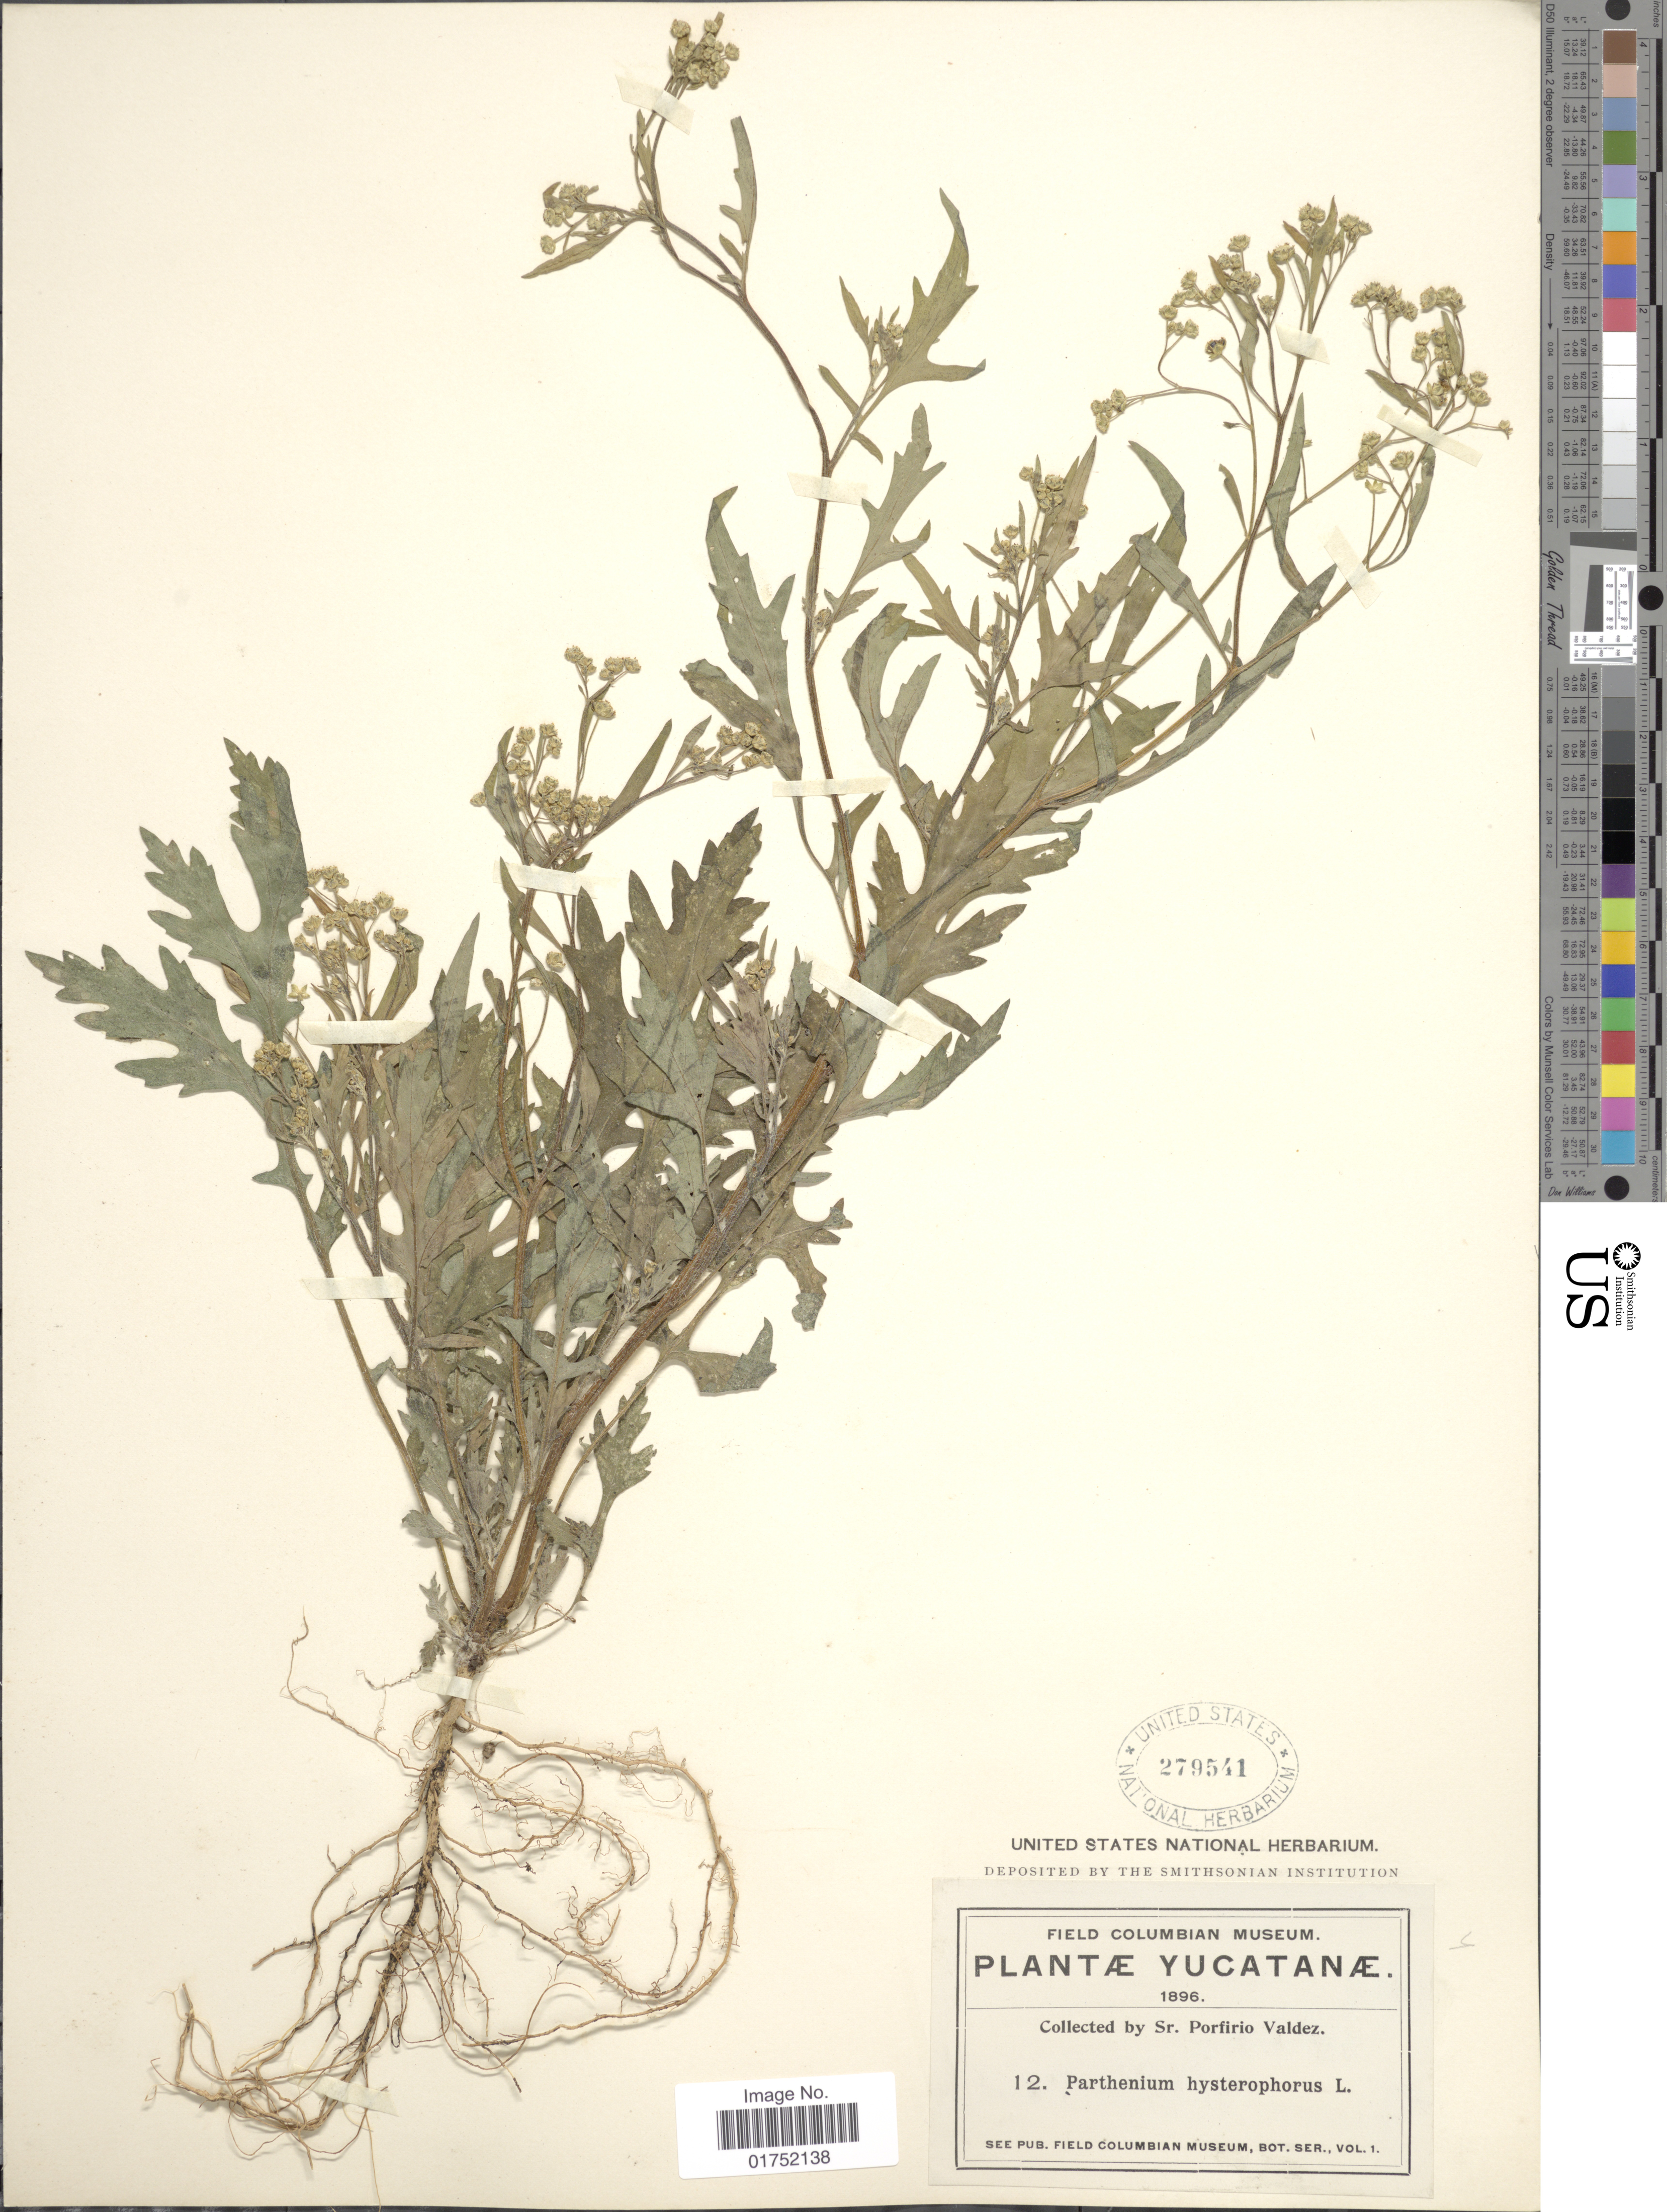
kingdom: Plantae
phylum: Tracheophyta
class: Magnoliopsida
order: Asterales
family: Asteraceae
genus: Parthenium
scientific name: Parthenium hysterophorus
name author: L.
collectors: P. Valdez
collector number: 12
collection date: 1896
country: Mexico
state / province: Yucatán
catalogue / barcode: US 279541